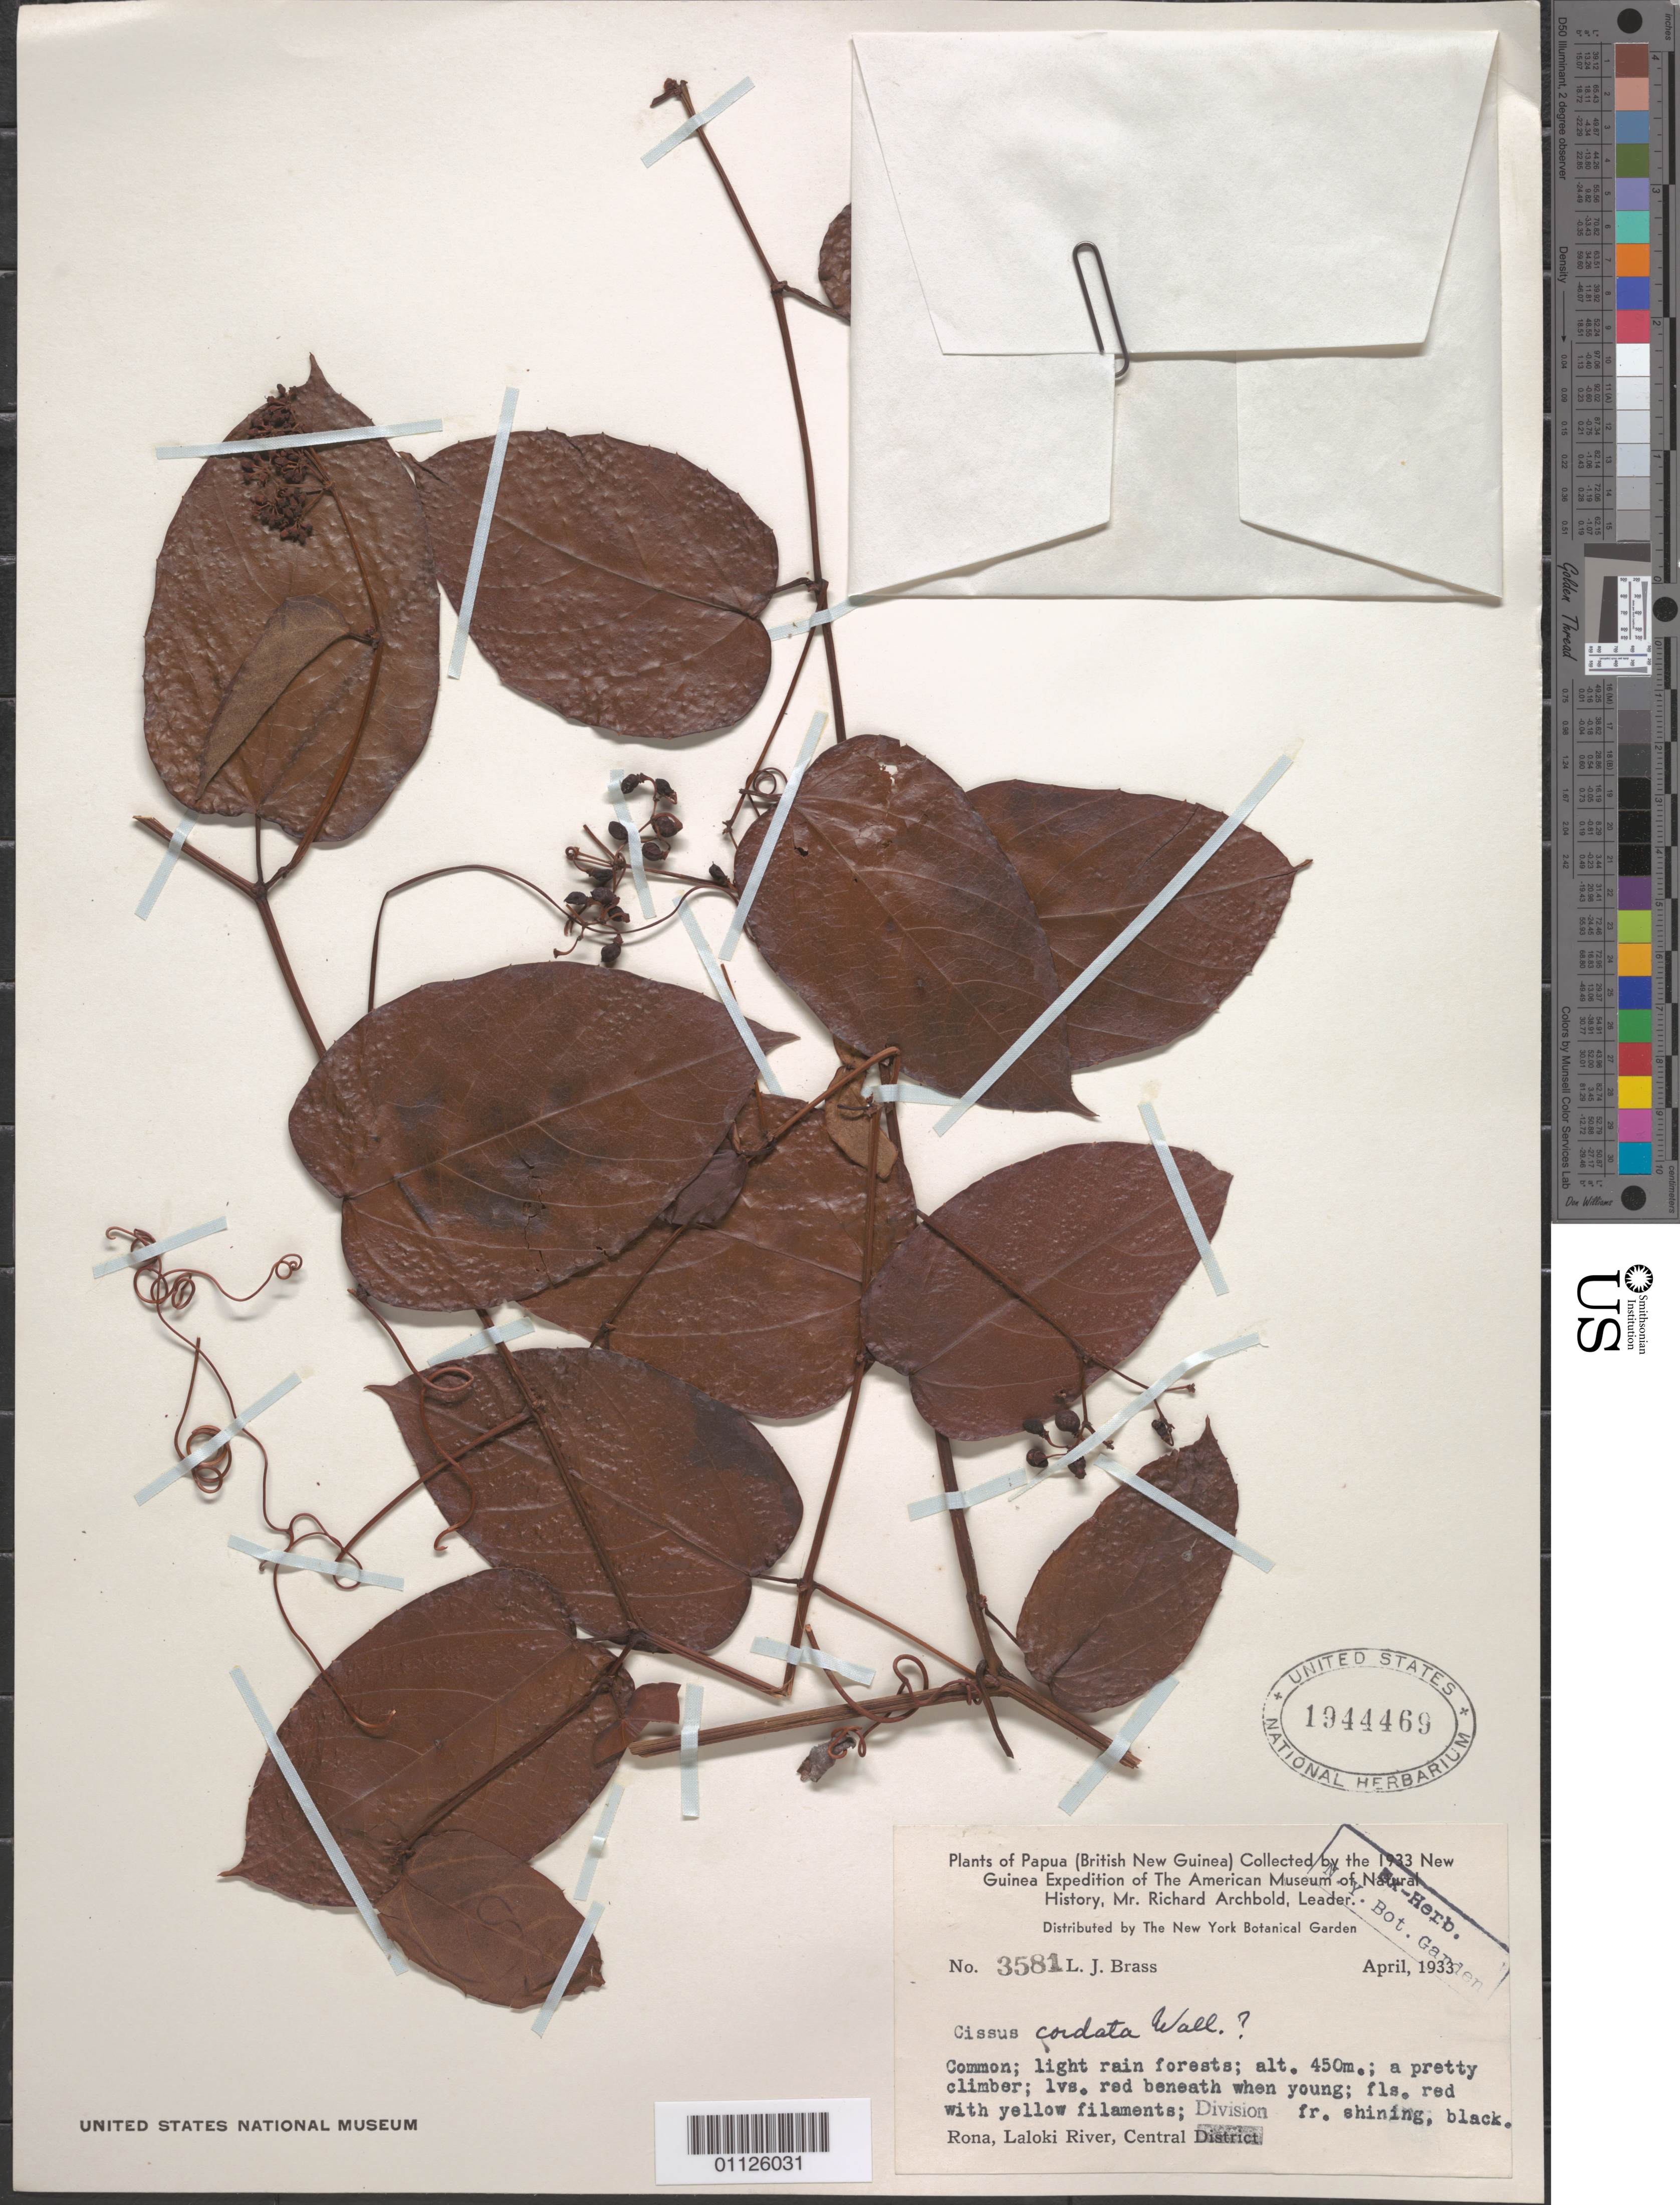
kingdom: Plantae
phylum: Tracheophyta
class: Magnoliopsida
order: Vitales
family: Vitaceae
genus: Cissus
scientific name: Cissus cordata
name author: Wall.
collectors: L. J. Brass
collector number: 3581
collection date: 1933-04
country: Papua New Guinea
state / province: Papua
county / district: Central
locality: Rona, Laloki River.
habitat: Common; light rain forest; a pretty climber.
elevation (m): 450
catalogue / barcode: US 1944469